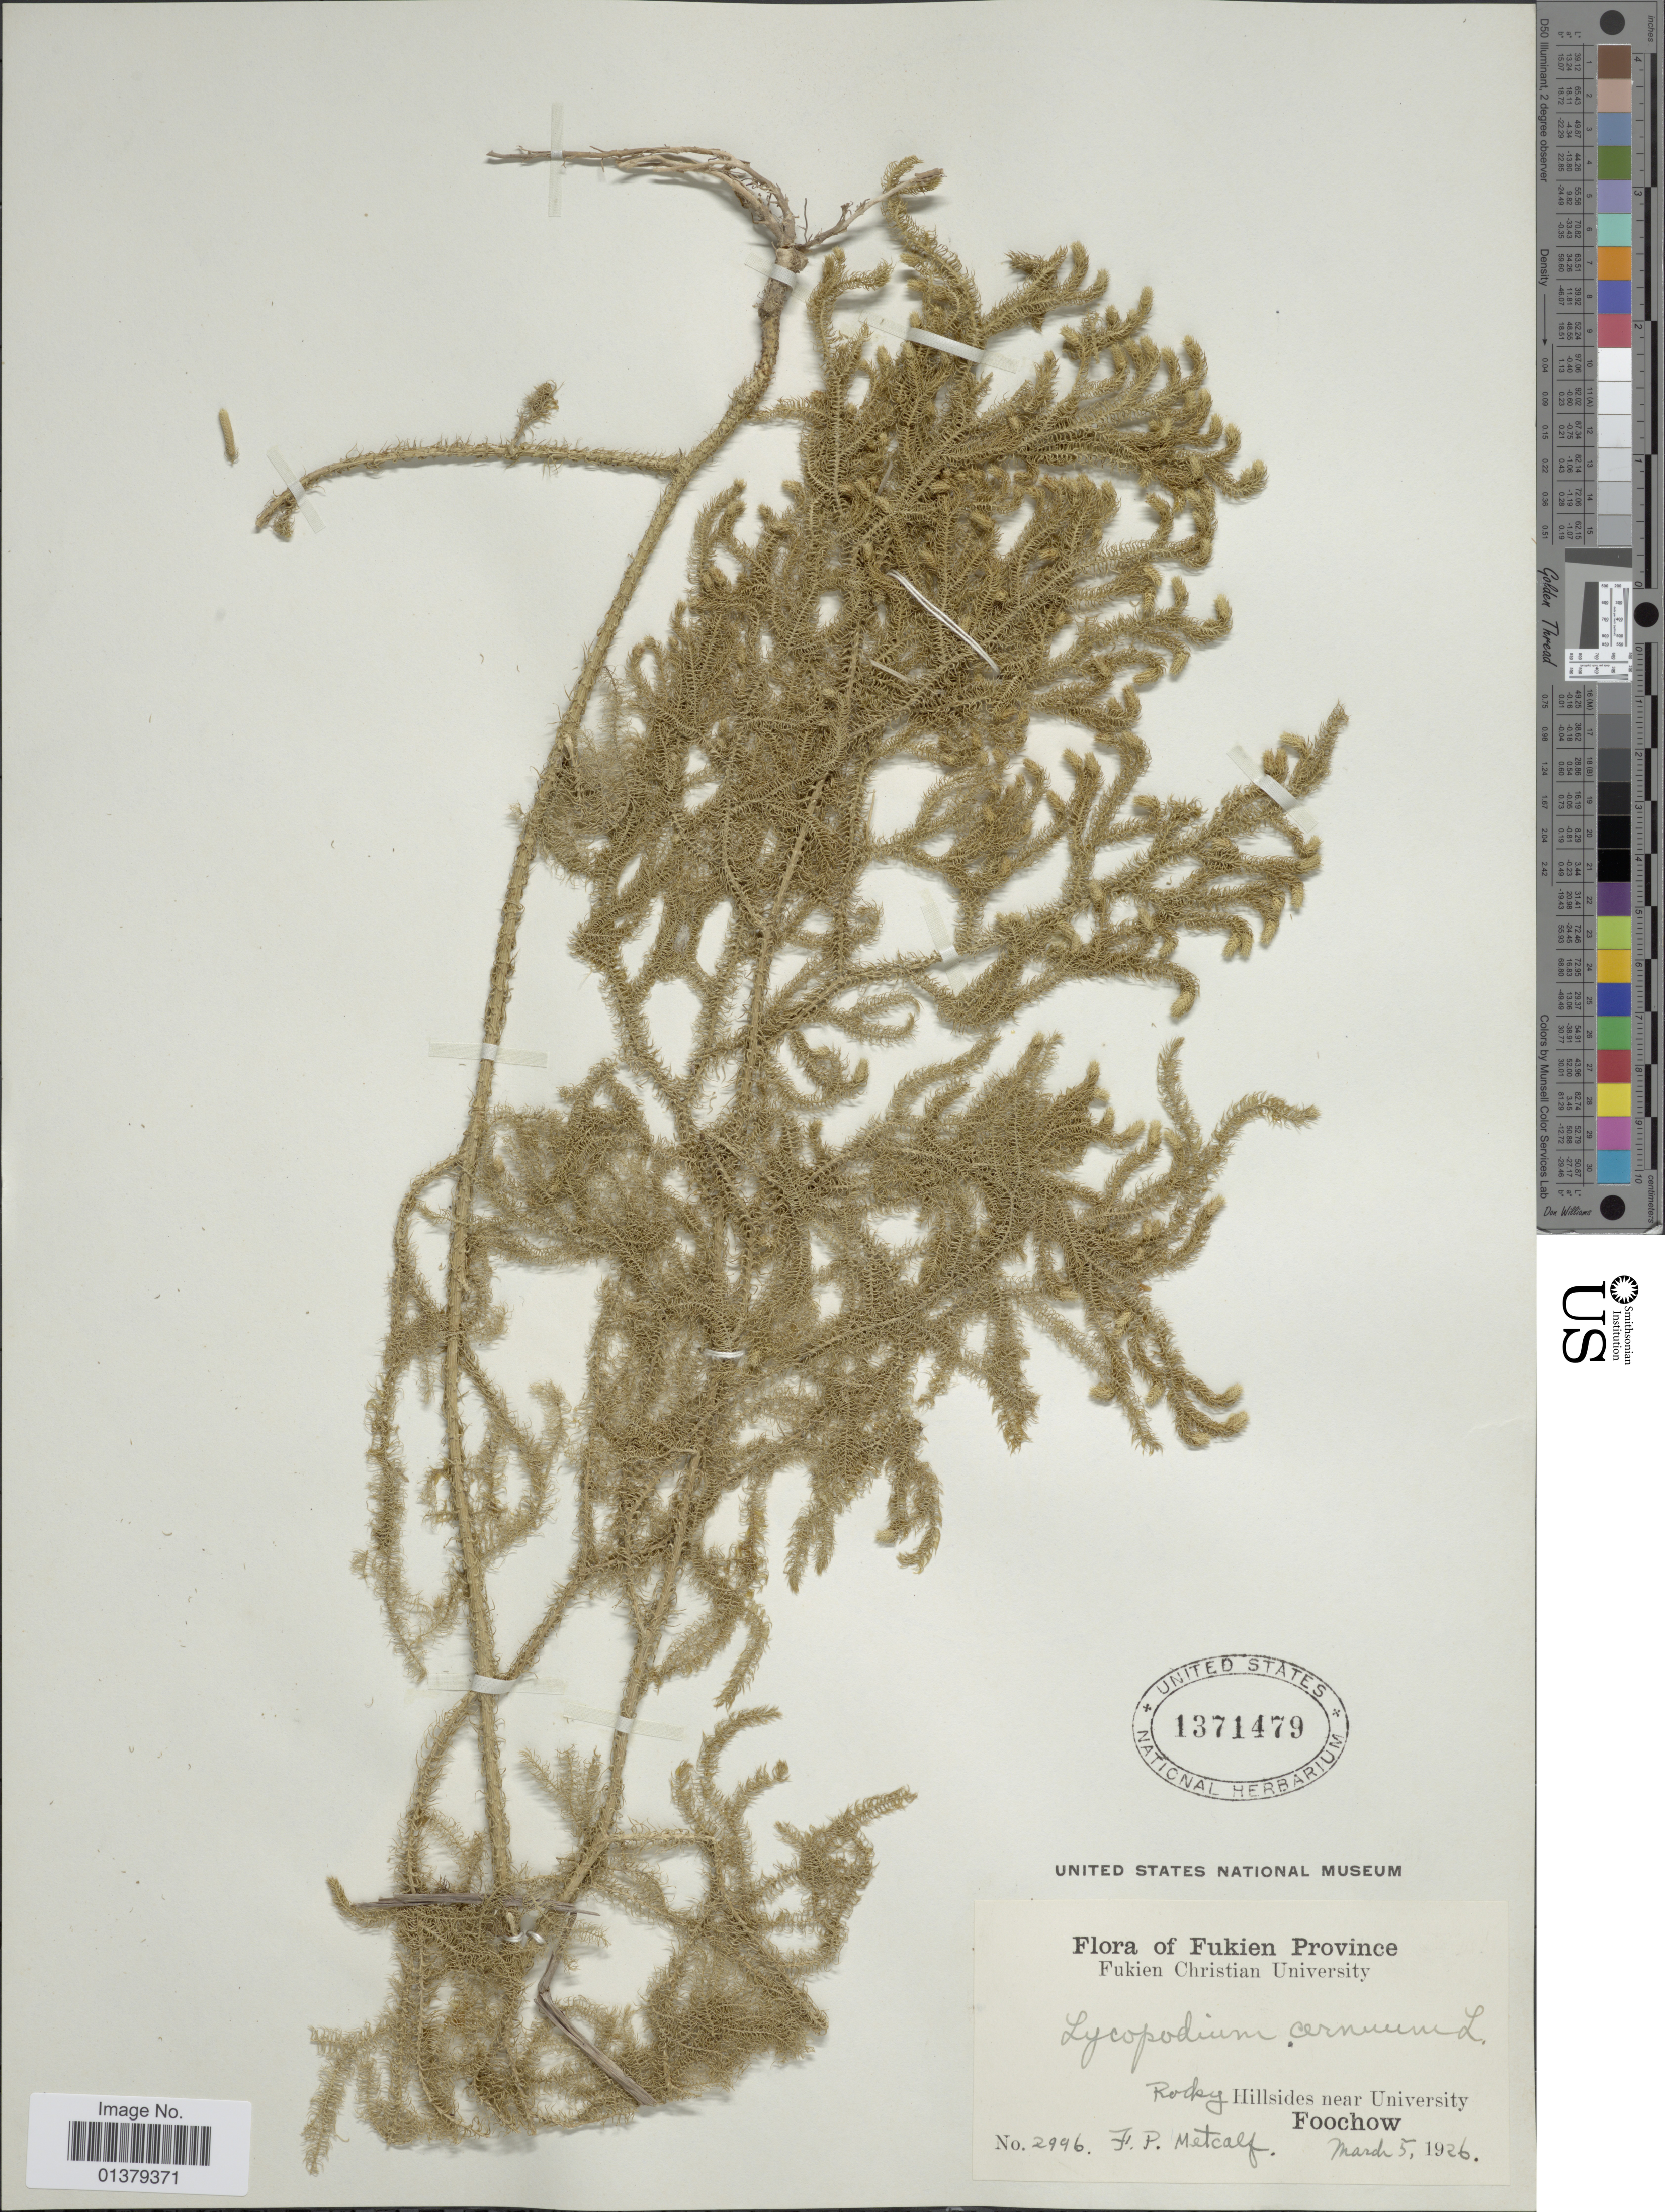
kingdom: Plantae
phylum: Tracheophyta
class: Lycopodiopsida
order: Lycopodiales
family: Lycopodiaceae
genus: Palhinhaea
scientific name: Palhinhaea cernua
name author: (L.) Vasc. & Franco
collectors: F. Metcalf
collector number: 2996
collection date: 1926-03-05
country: China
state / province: Fujian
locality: Fukien Province, Rocky Hillsides near University Foochow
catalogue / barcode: US 1371479